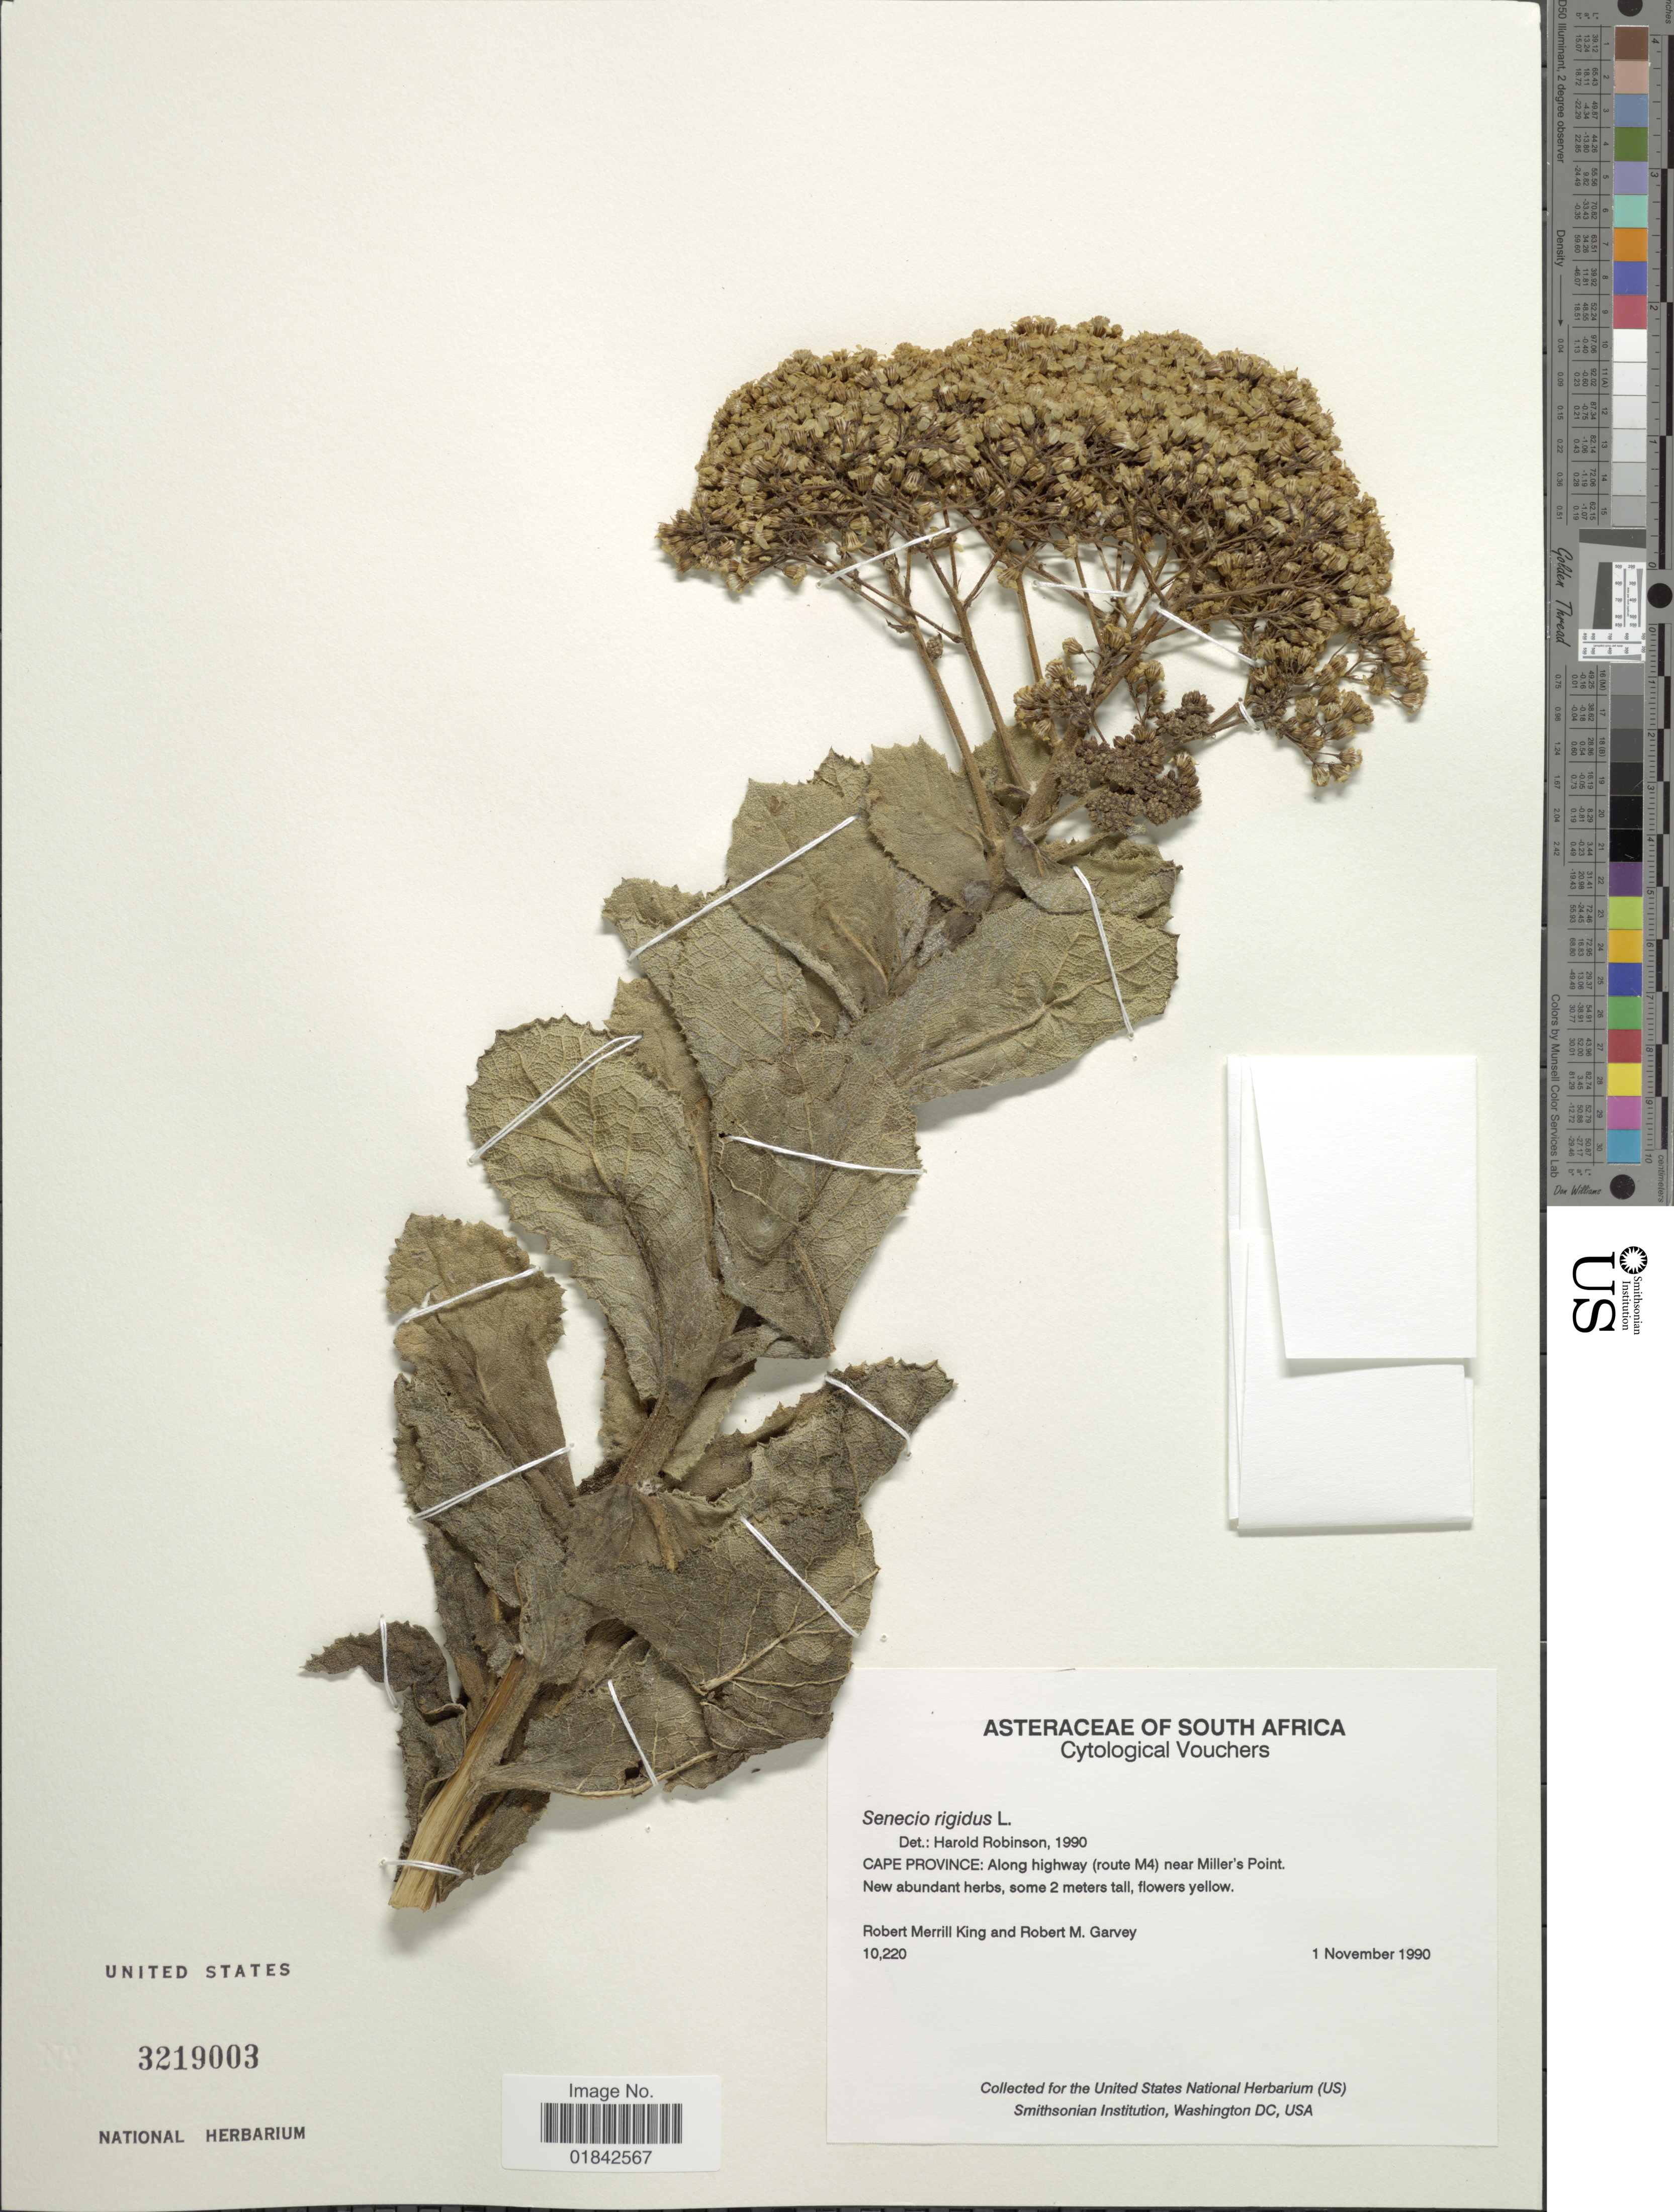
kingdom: Plantae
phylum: Tracheophyta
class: Magnoliopsida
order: Asterales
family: Asteraceae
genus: Senecio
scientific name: Senecio rigidus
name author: L.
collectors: R. M. King & R. Garvey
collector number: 10220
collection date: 1990-11-01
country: South Africa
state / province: Western Cape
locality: Along highway (route m4) near Miller's Point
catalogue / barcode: US 3219003